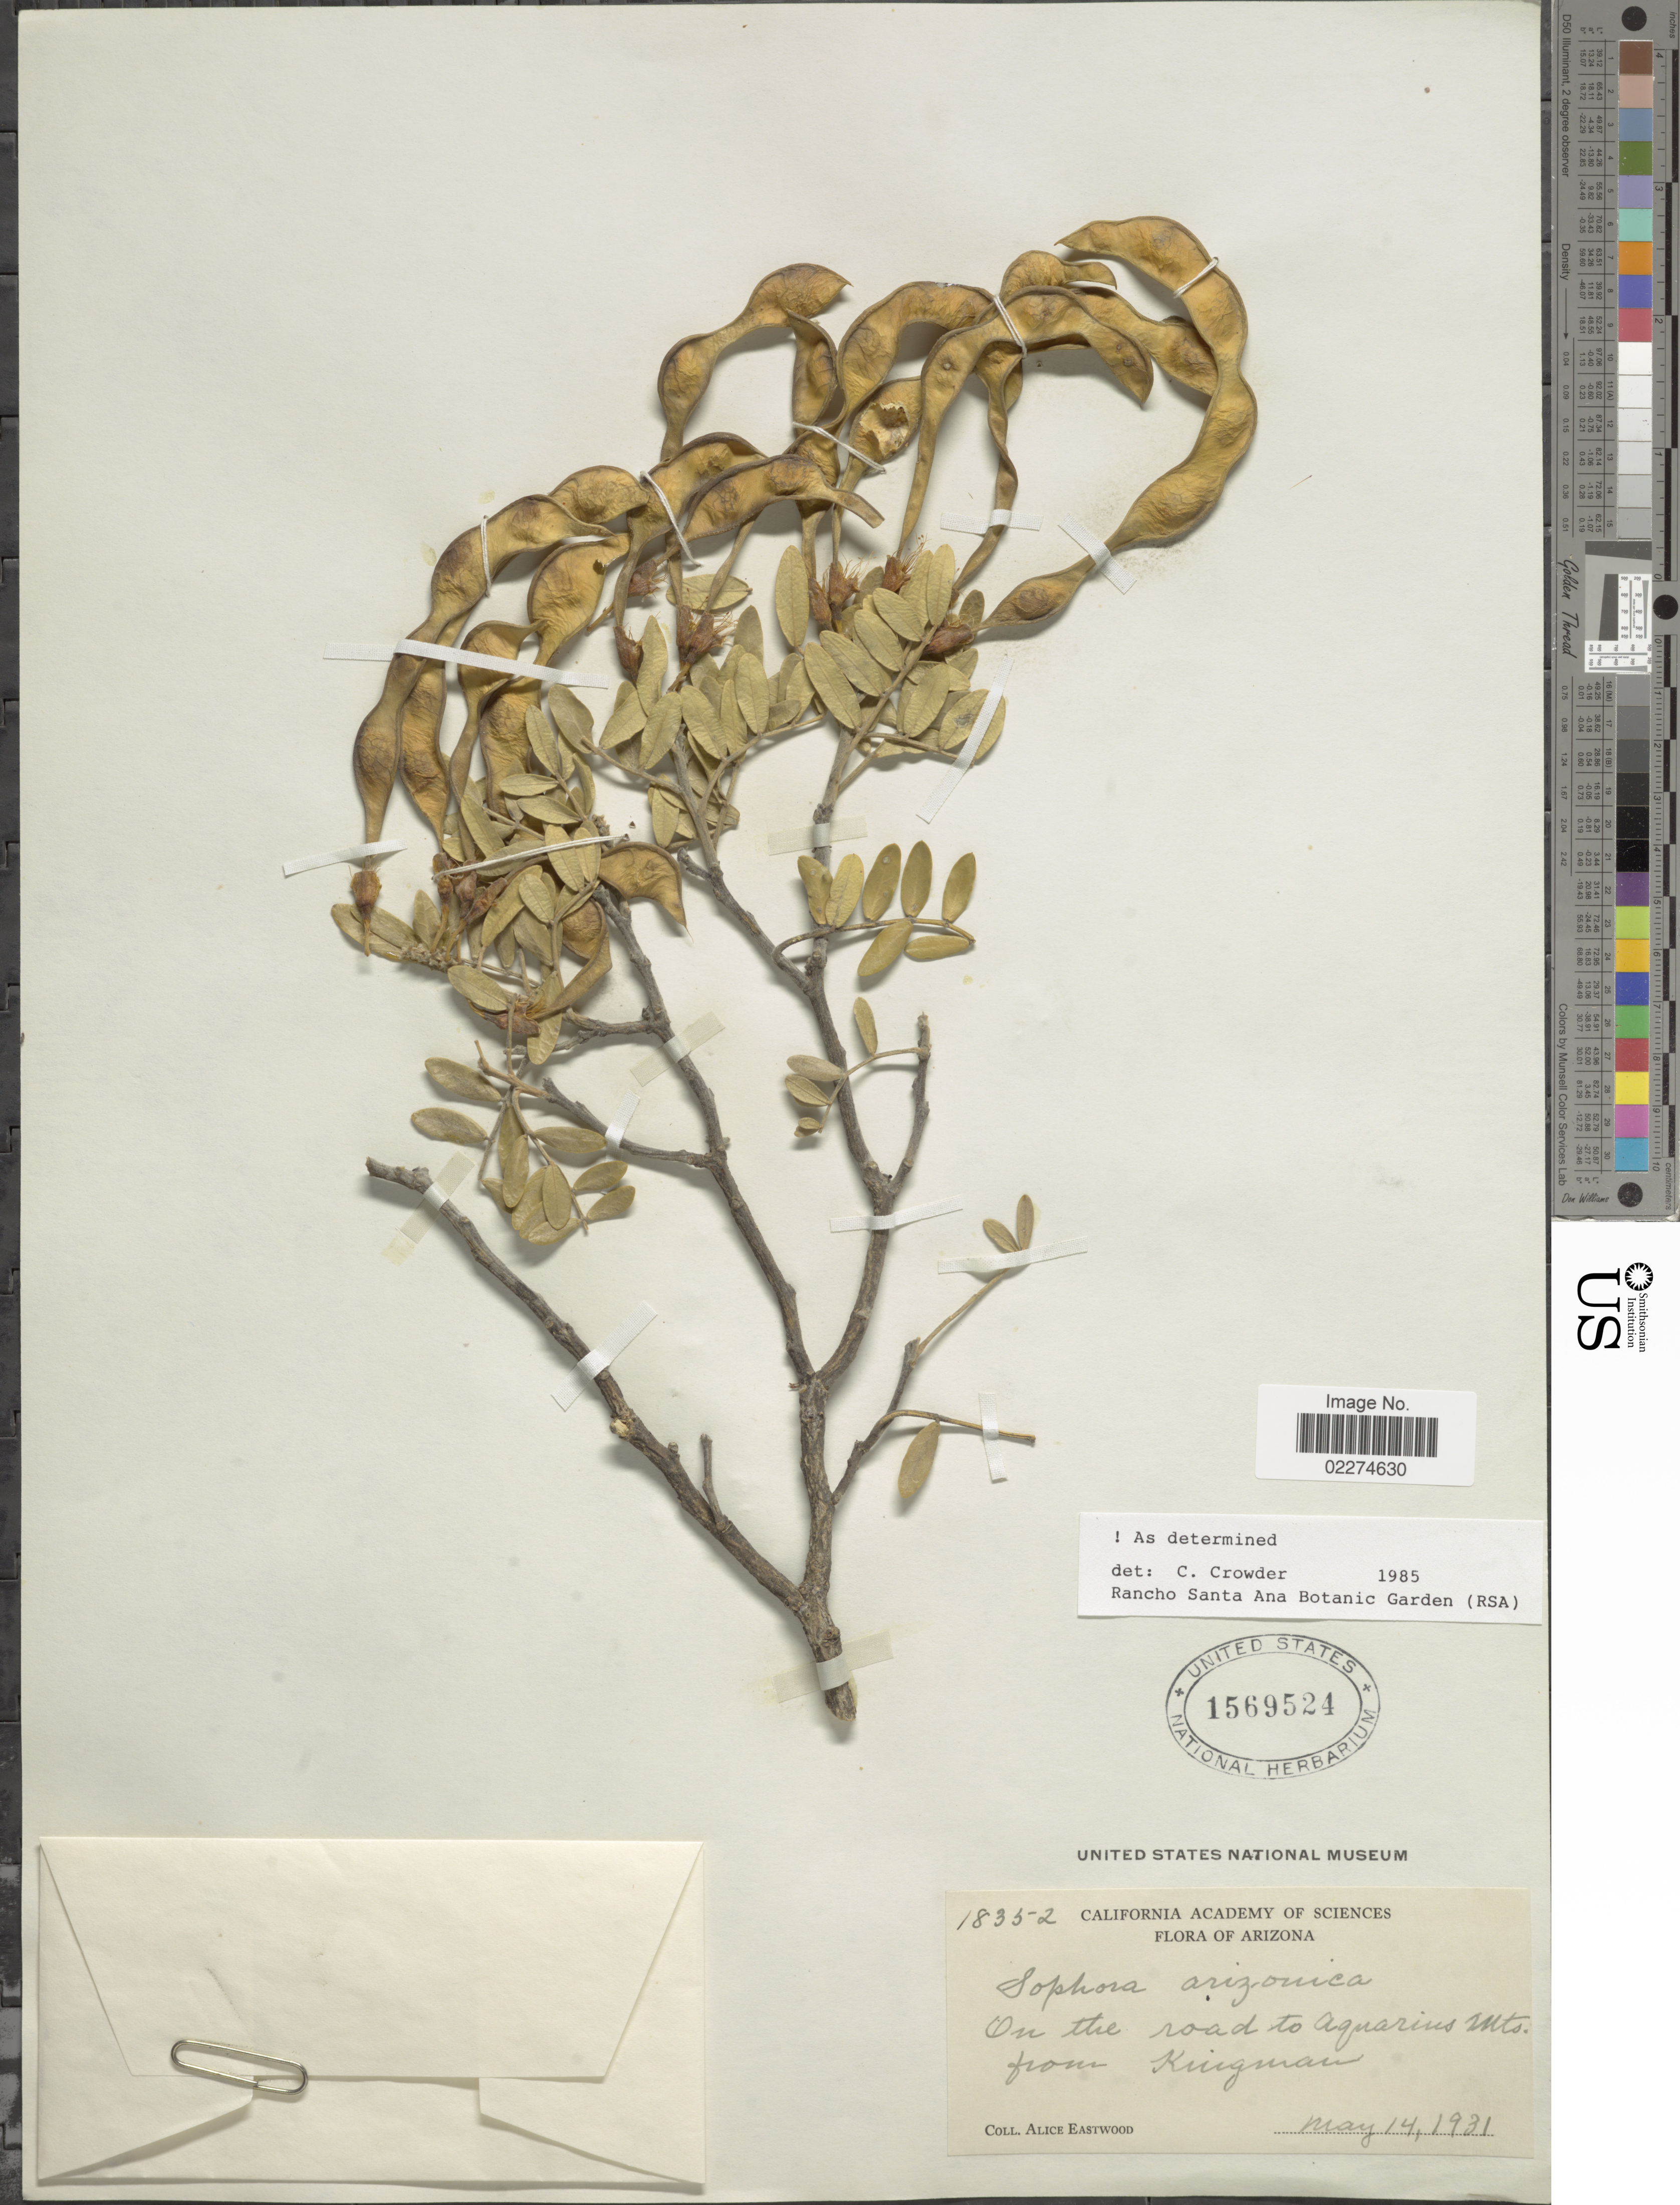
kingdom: Plantae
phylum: Tracheophyta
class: Magnoliopsida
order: Fabales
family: Fabaceae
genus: Dermatophyllum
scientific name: Dermatophyllum arizonicum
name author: (S. Watson) Vincent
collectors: A. Eastwood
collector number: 18352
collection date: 1931-05-14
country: United States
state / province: Arizona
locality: On the road to Aquarius Mts. from Kingman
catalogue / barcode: US 1569524